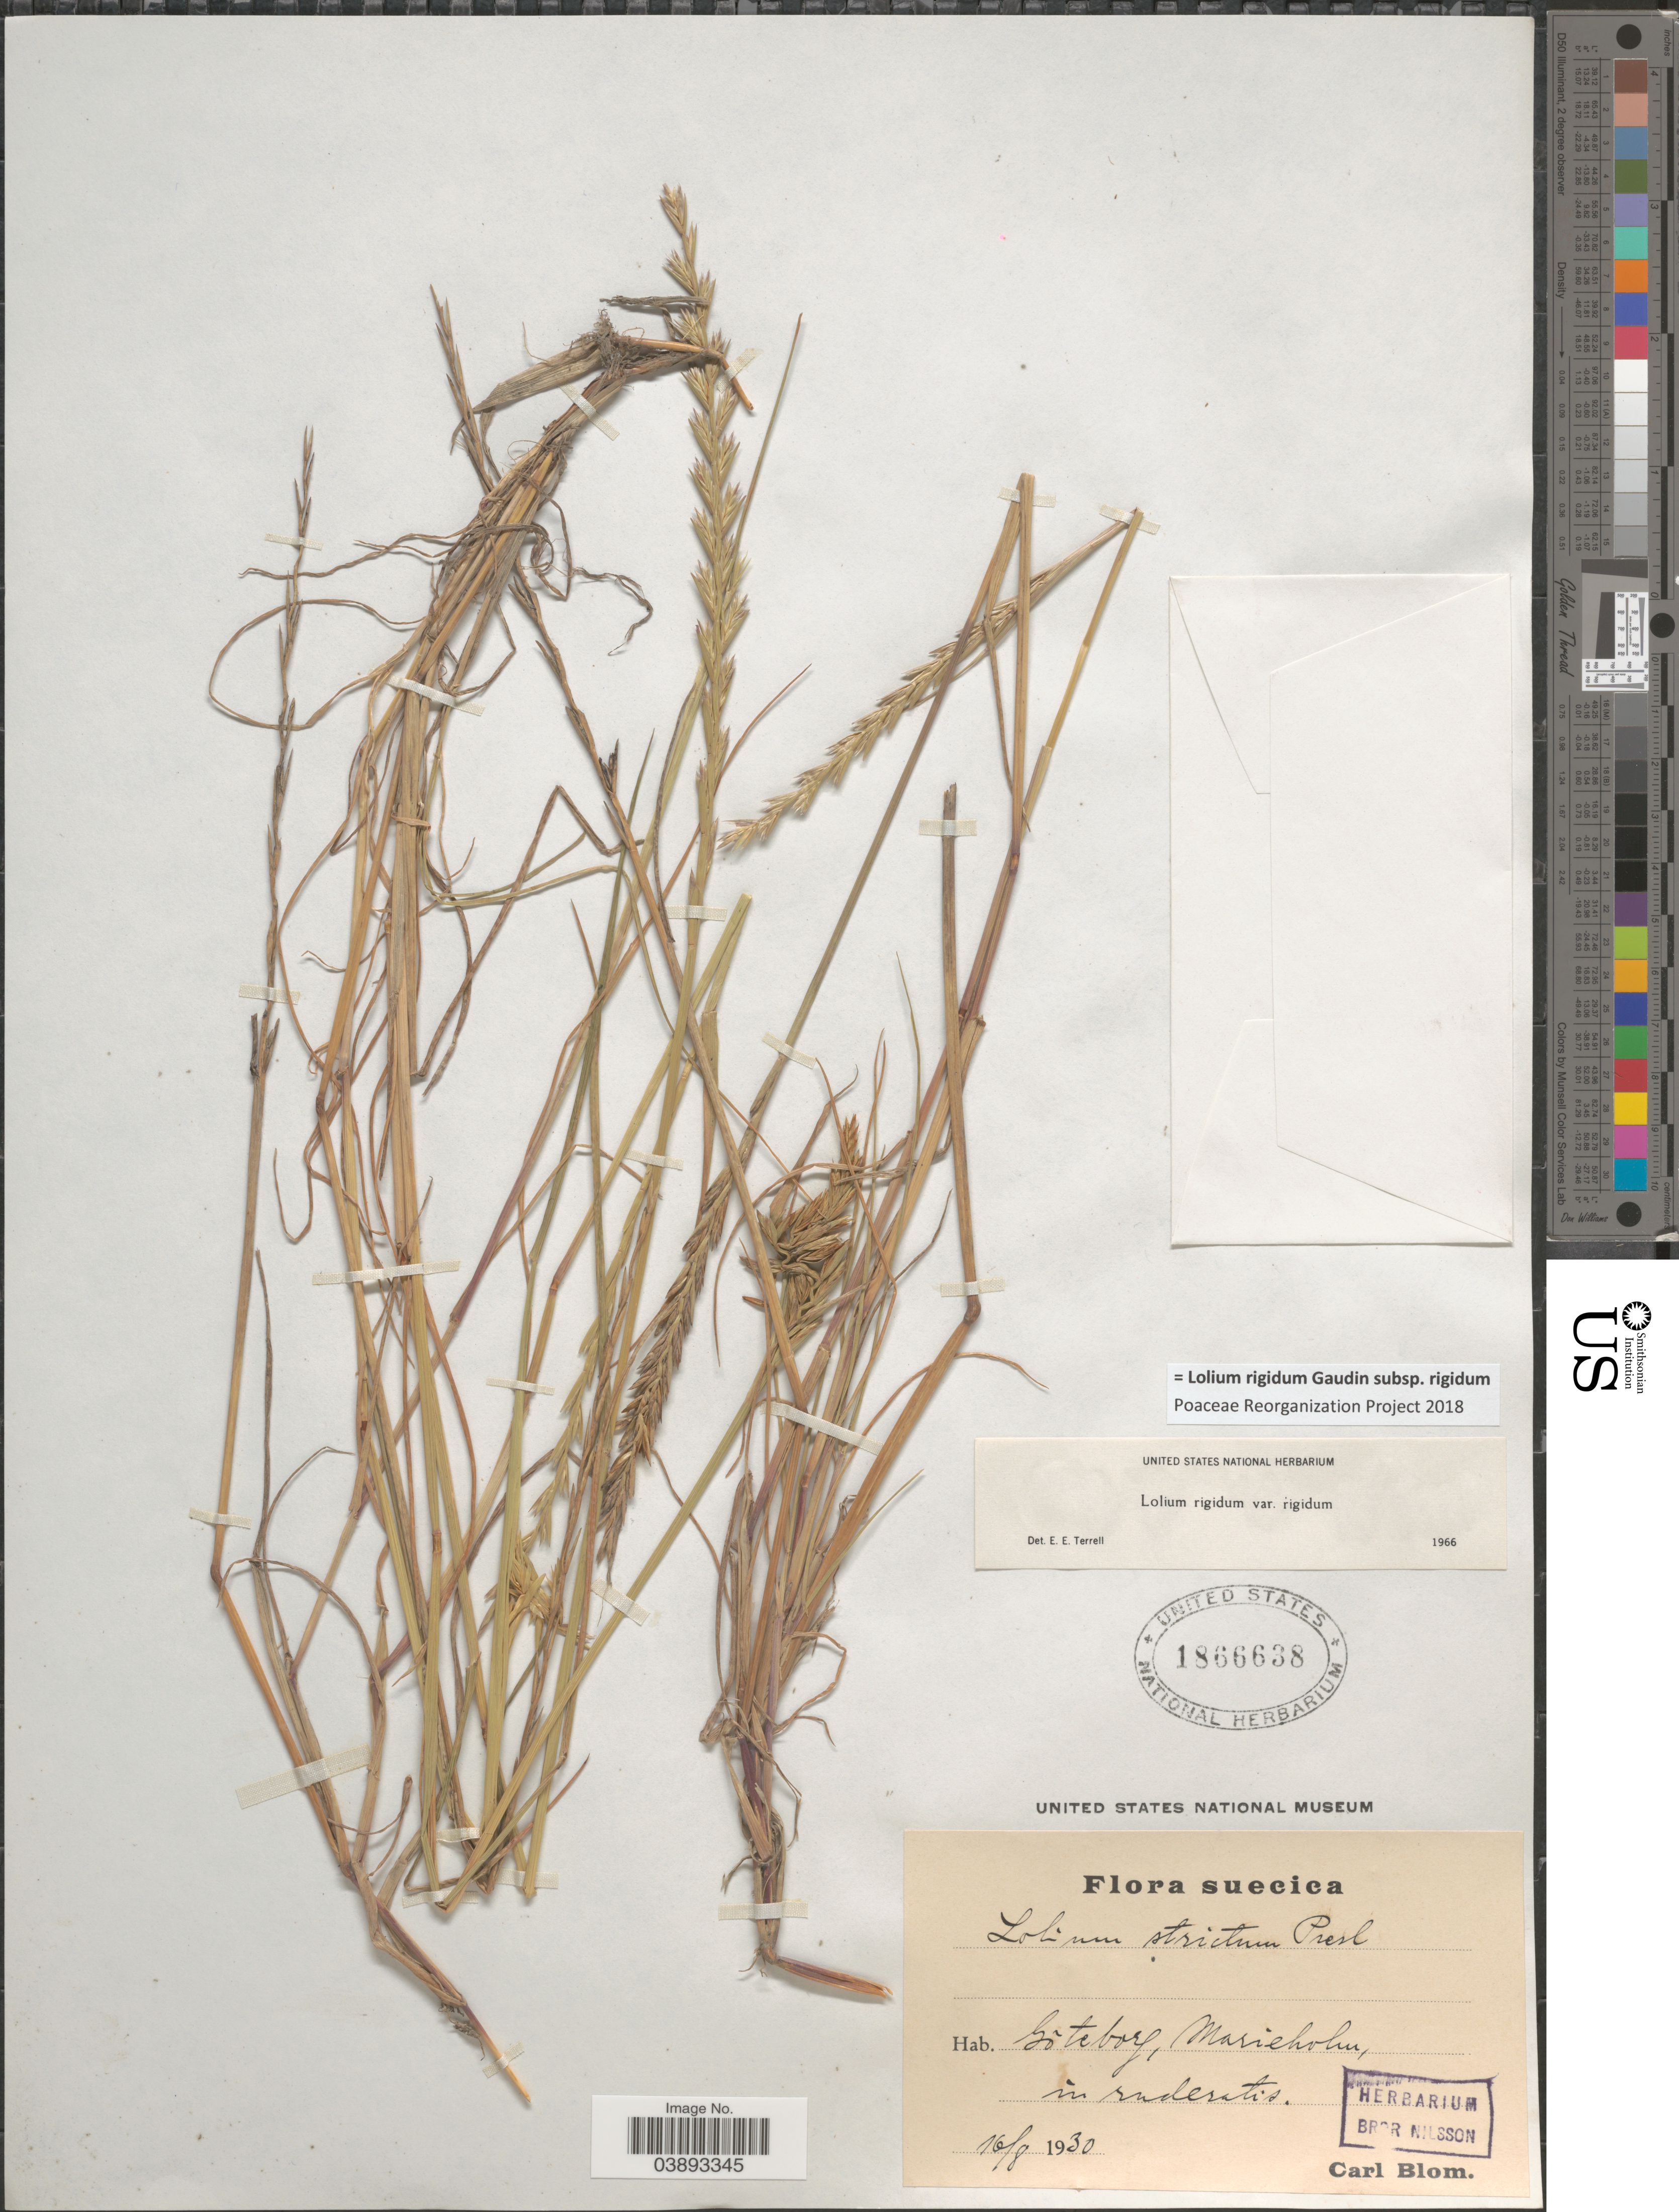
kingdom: Plantae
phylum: Tracheophyta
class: Liliopsida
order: Poales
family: Poaceae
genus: Lolium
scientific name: Lolium rigidum subsp. rigidum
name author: Gaudin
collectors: C. H. Blom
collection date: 1930-08-16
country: Sweden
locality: Suecica. Gõteborg, Marieholm, in ruderatis.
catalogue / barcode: US 1866638